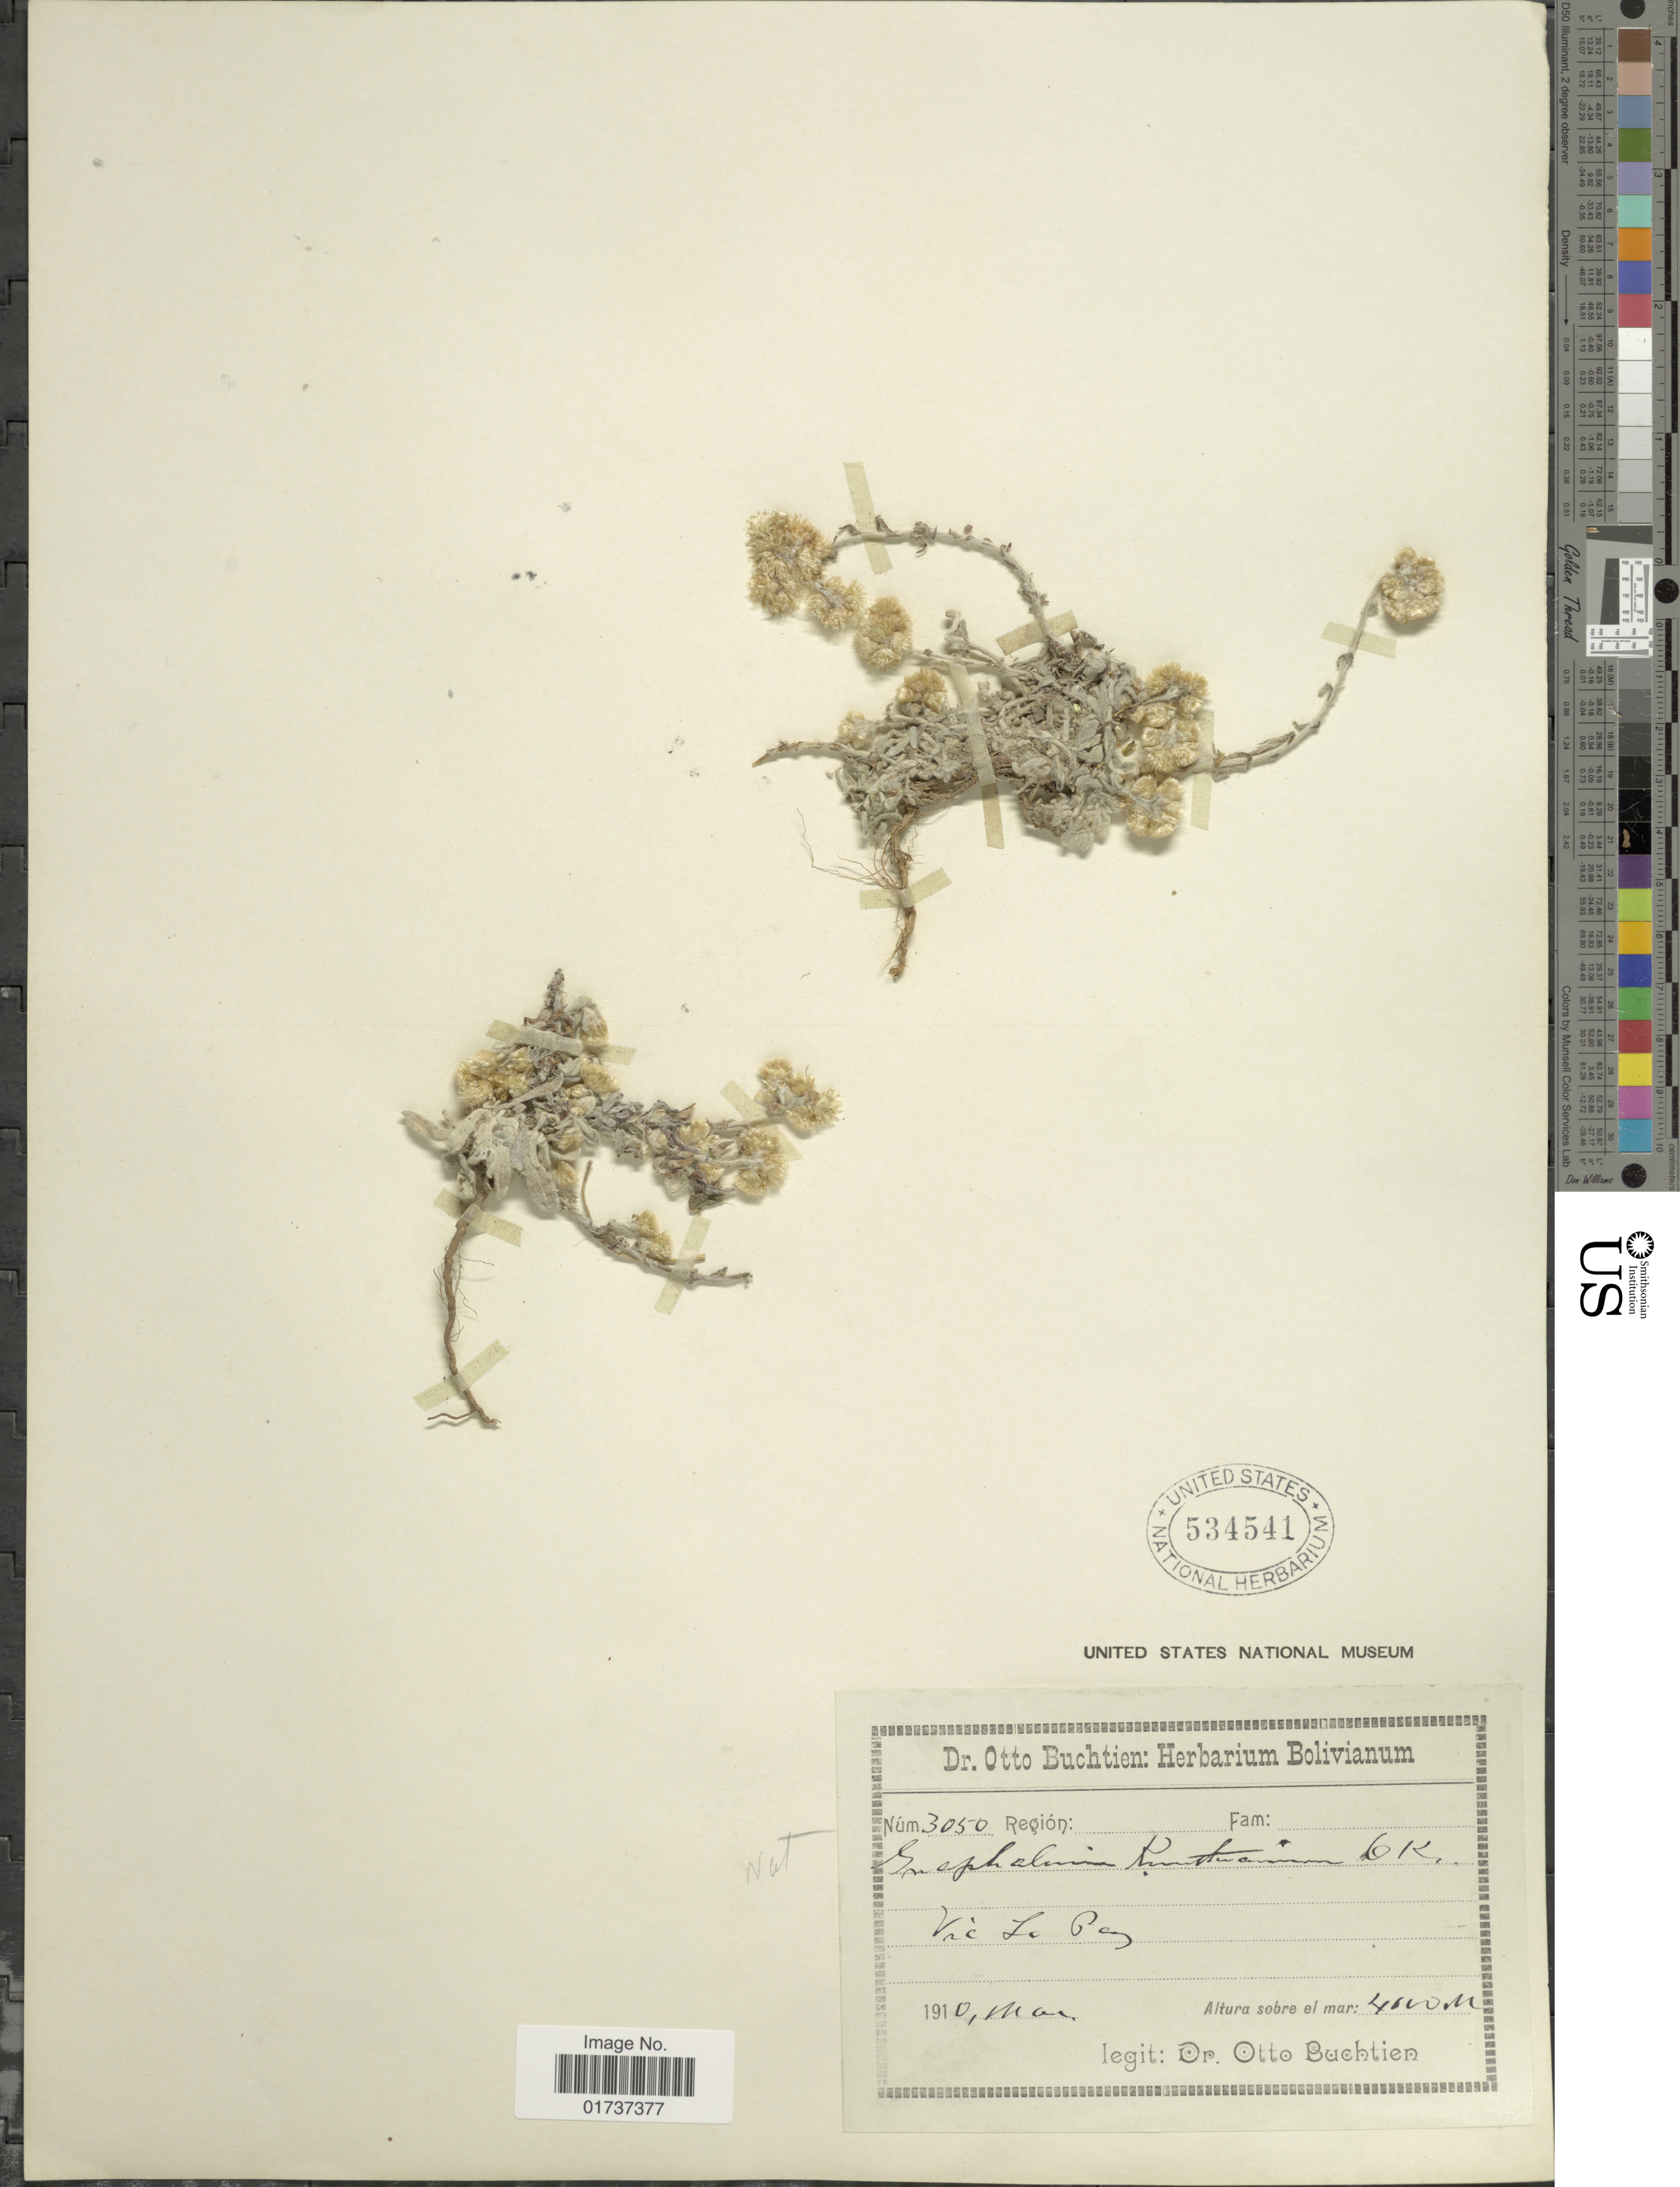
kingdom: Plantae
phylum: Tracheophyta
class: Magnoliopsida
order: Asterales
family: Asteraceae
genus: Gnaphalium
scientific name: Gnaphalium sp.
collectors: O. Buchtien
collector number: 3050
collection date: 1910-03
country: Bolivia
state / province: La Paz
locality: Vic La Paz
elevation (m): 4000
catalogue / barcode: US 534541